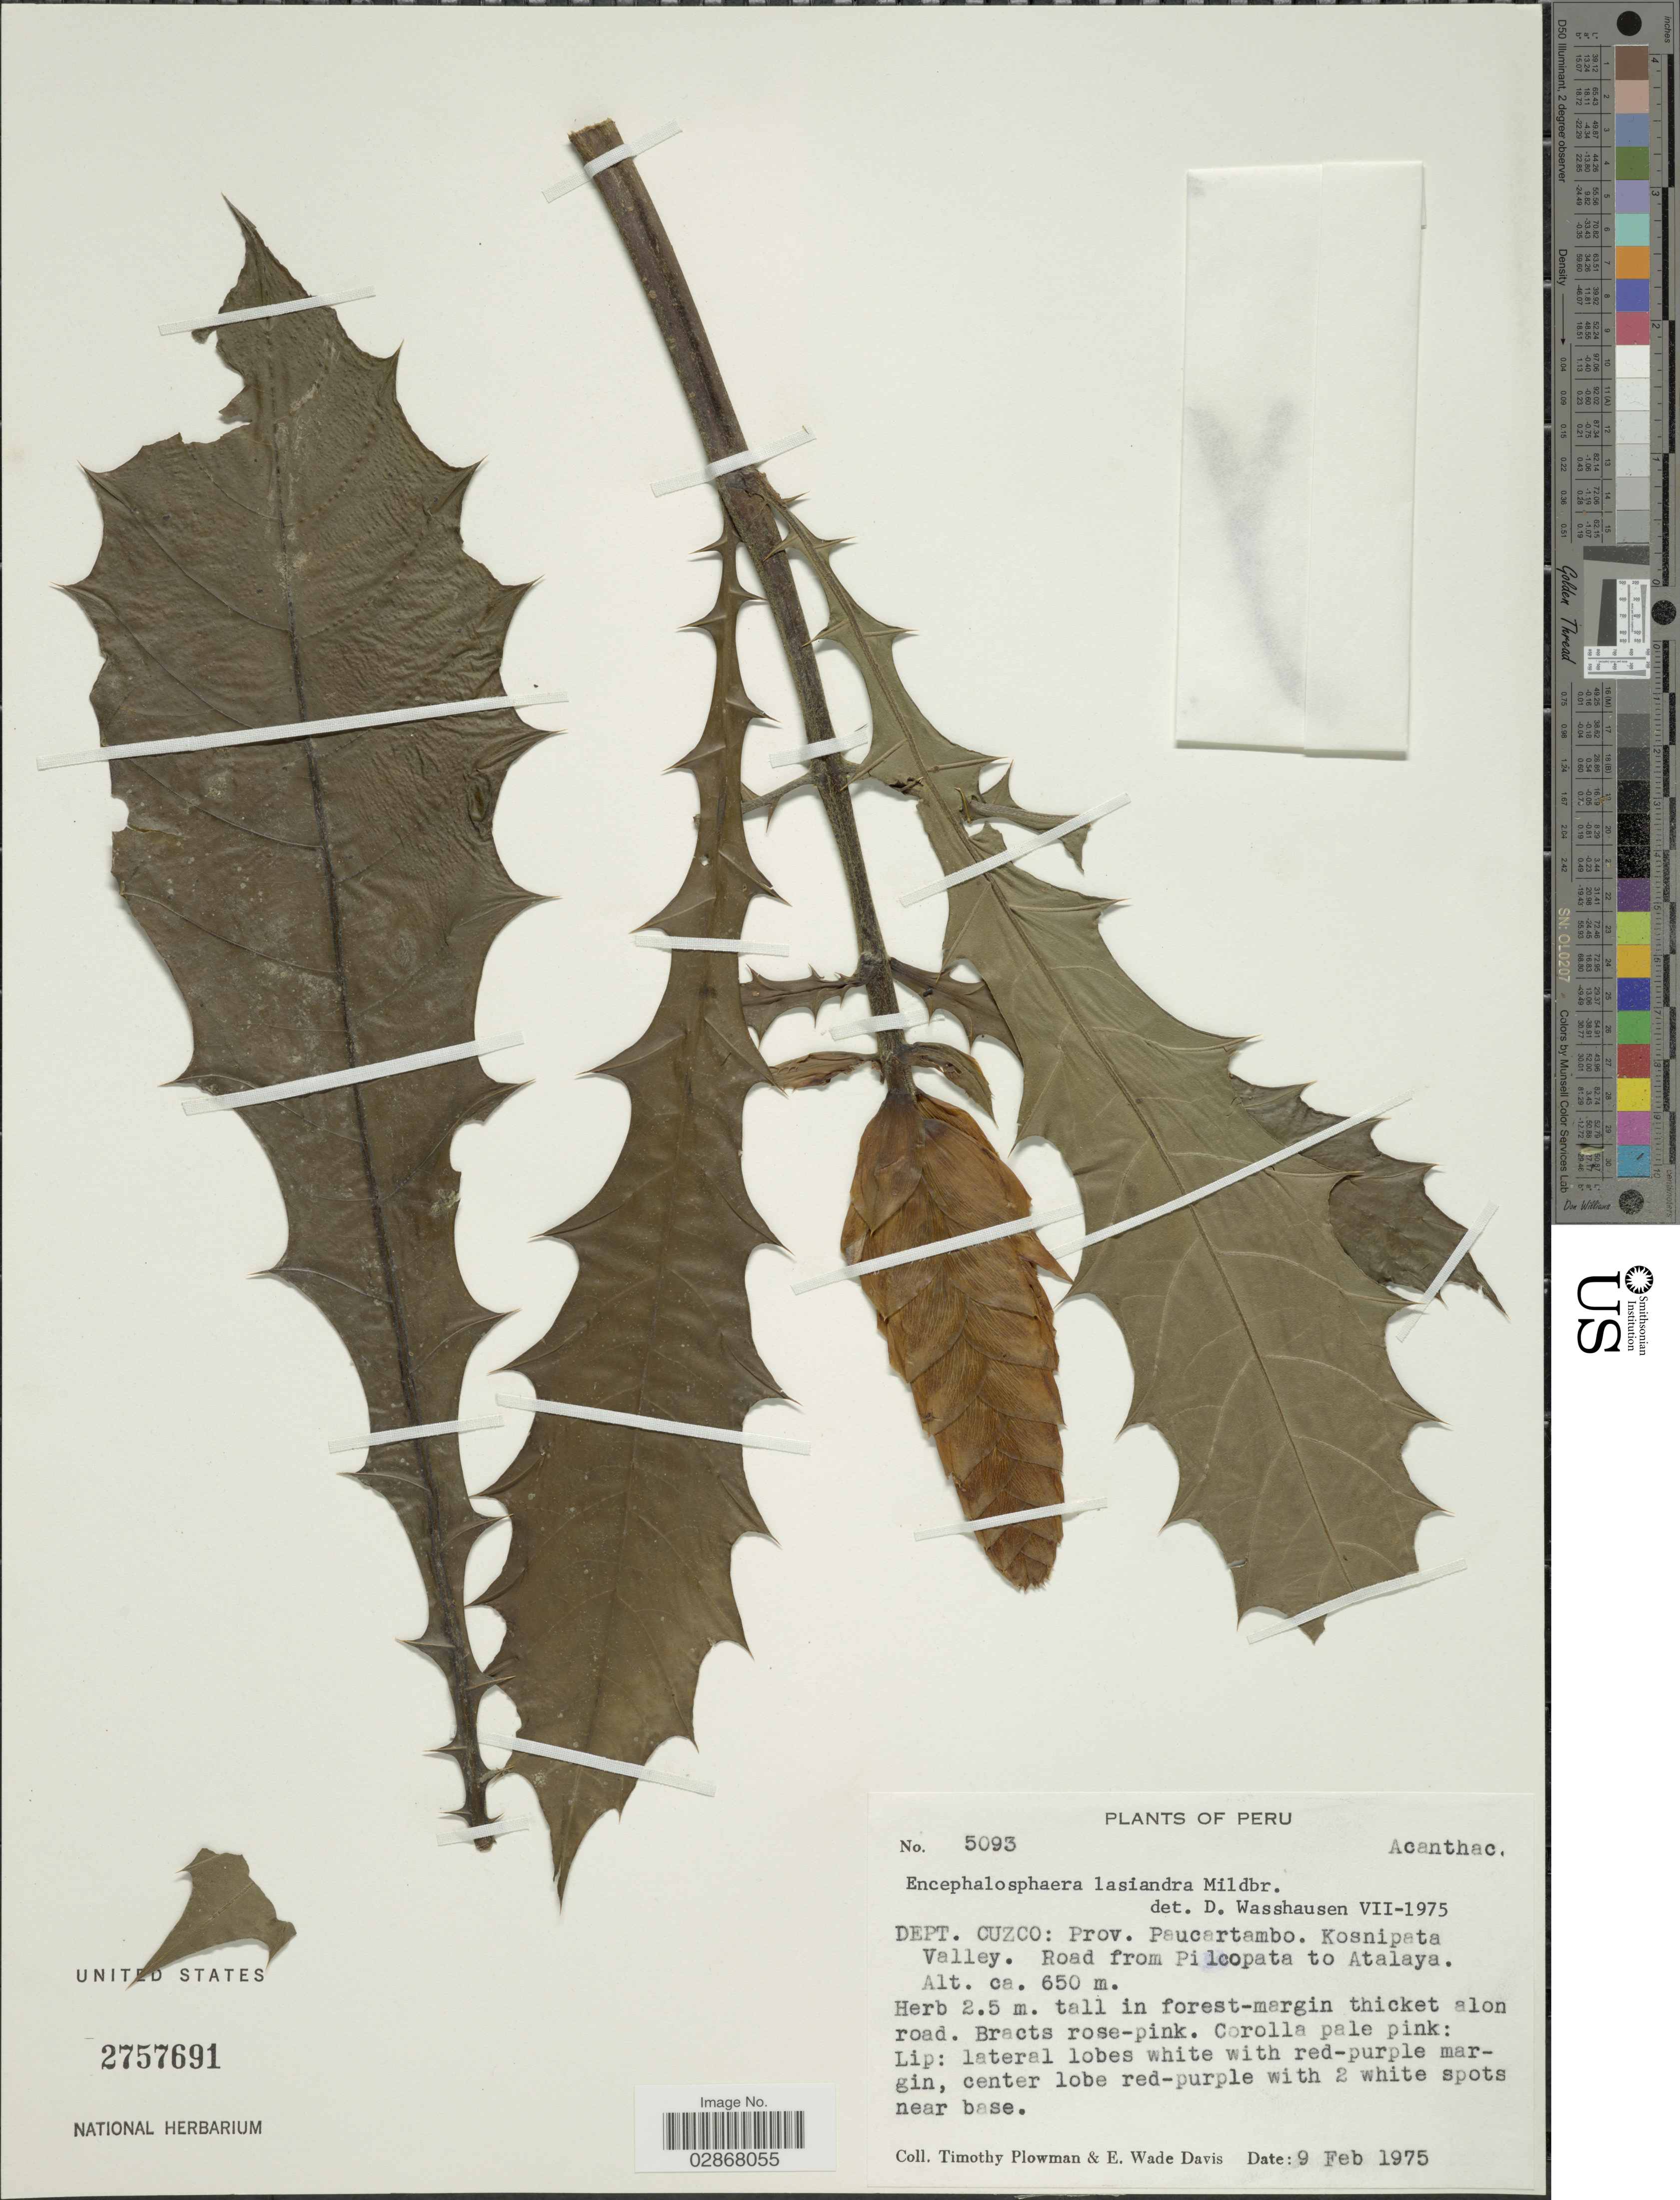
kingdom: Plantae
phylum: Tracheophyta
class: Magnoliopsida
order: Lamiales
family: Acanthaceae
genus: Encephalosphaera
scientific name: Encephalosphaera lasiandra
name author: Mildbr.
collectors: T. Plowman & E. W. Davis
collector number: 5093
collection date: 1975-02-09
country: Peru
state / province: Cusco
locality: Dept. Cuzco: Prov. Paucartambo. Kosnipata Valley. Road from Pilcopata to Atalaya.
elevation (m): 650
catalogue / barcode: US 2757691